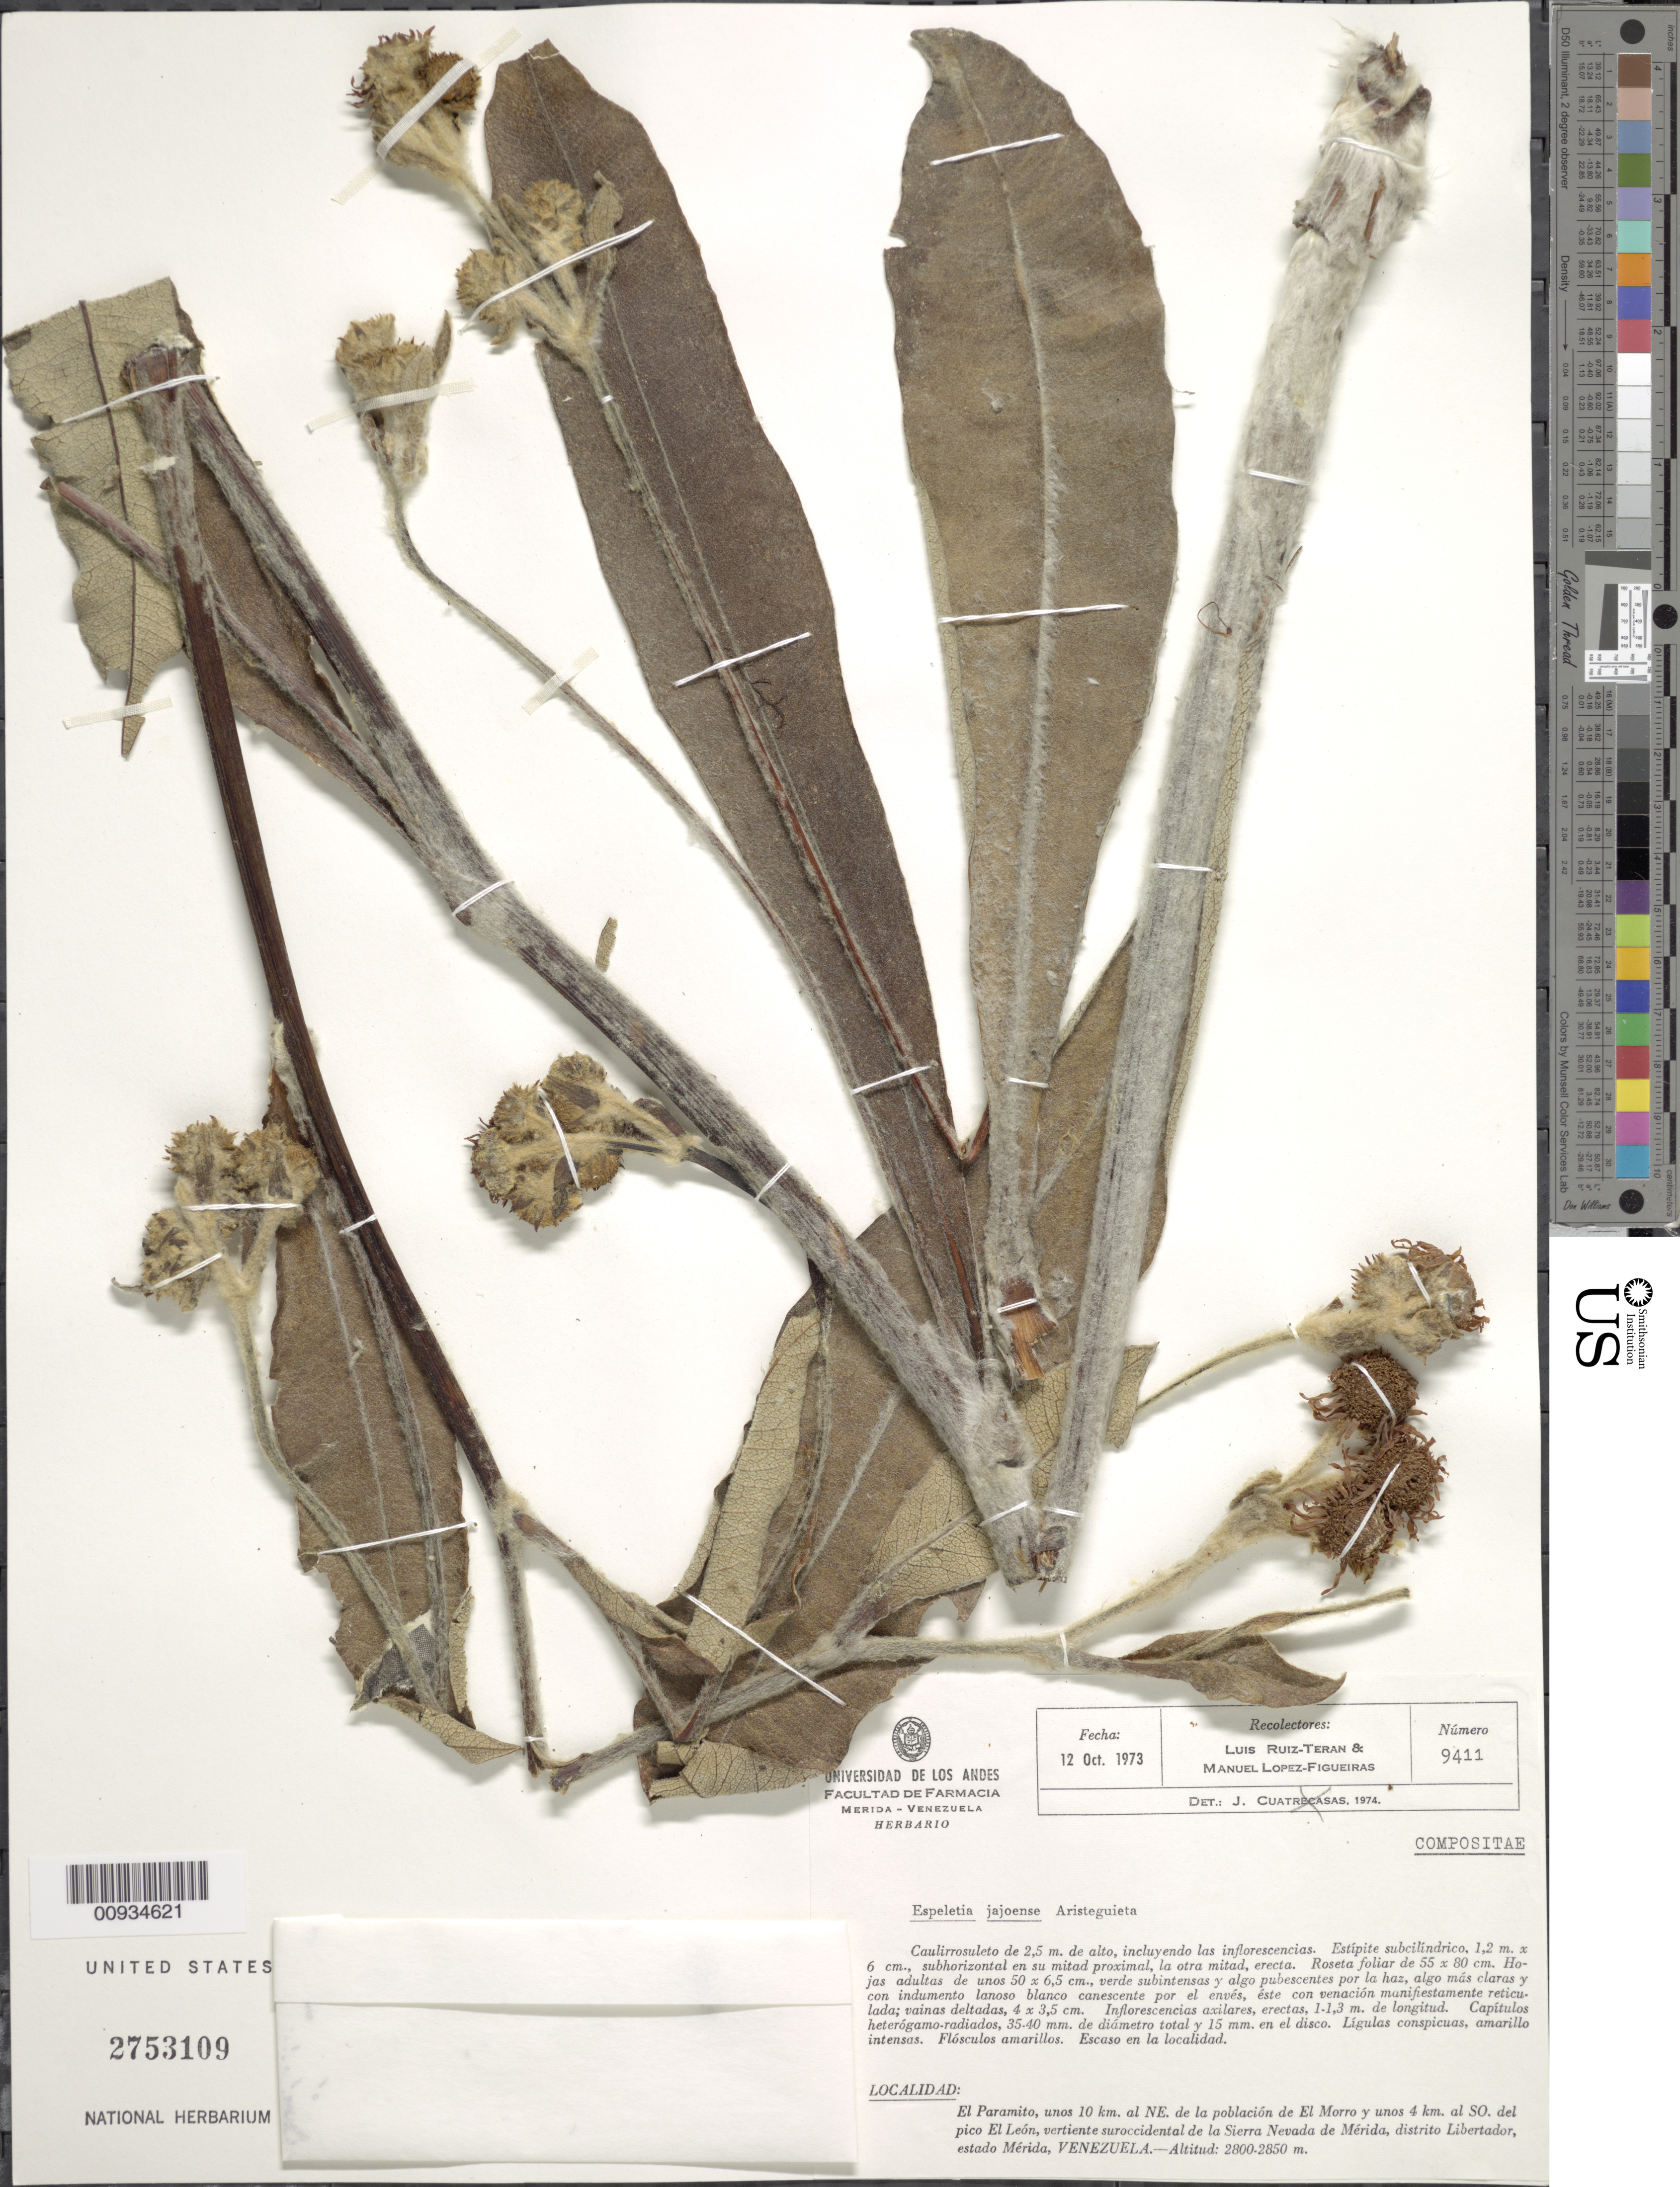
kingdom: Plantae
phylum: Tracheophyta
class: Magnoliopsida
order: Asterales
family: Asteraceae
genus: Espeletiopsis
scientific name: Espeletiopsis cristalinensis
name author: (Cuatrec.) Cuatrec.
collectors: L. E. Ruíz-Terán & M. López Figueiras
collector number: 9411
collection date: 1973-10-12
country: Venezuela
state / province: Mérida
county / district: Libertador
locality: El Paramito, unos 10 km. al NE. de la población de El Morro y unos 4 km. al SO. del Pico El León, vertiente suroccidental de la Sierra nevada de Mérida.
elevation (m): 2800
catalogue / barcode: US 2753109